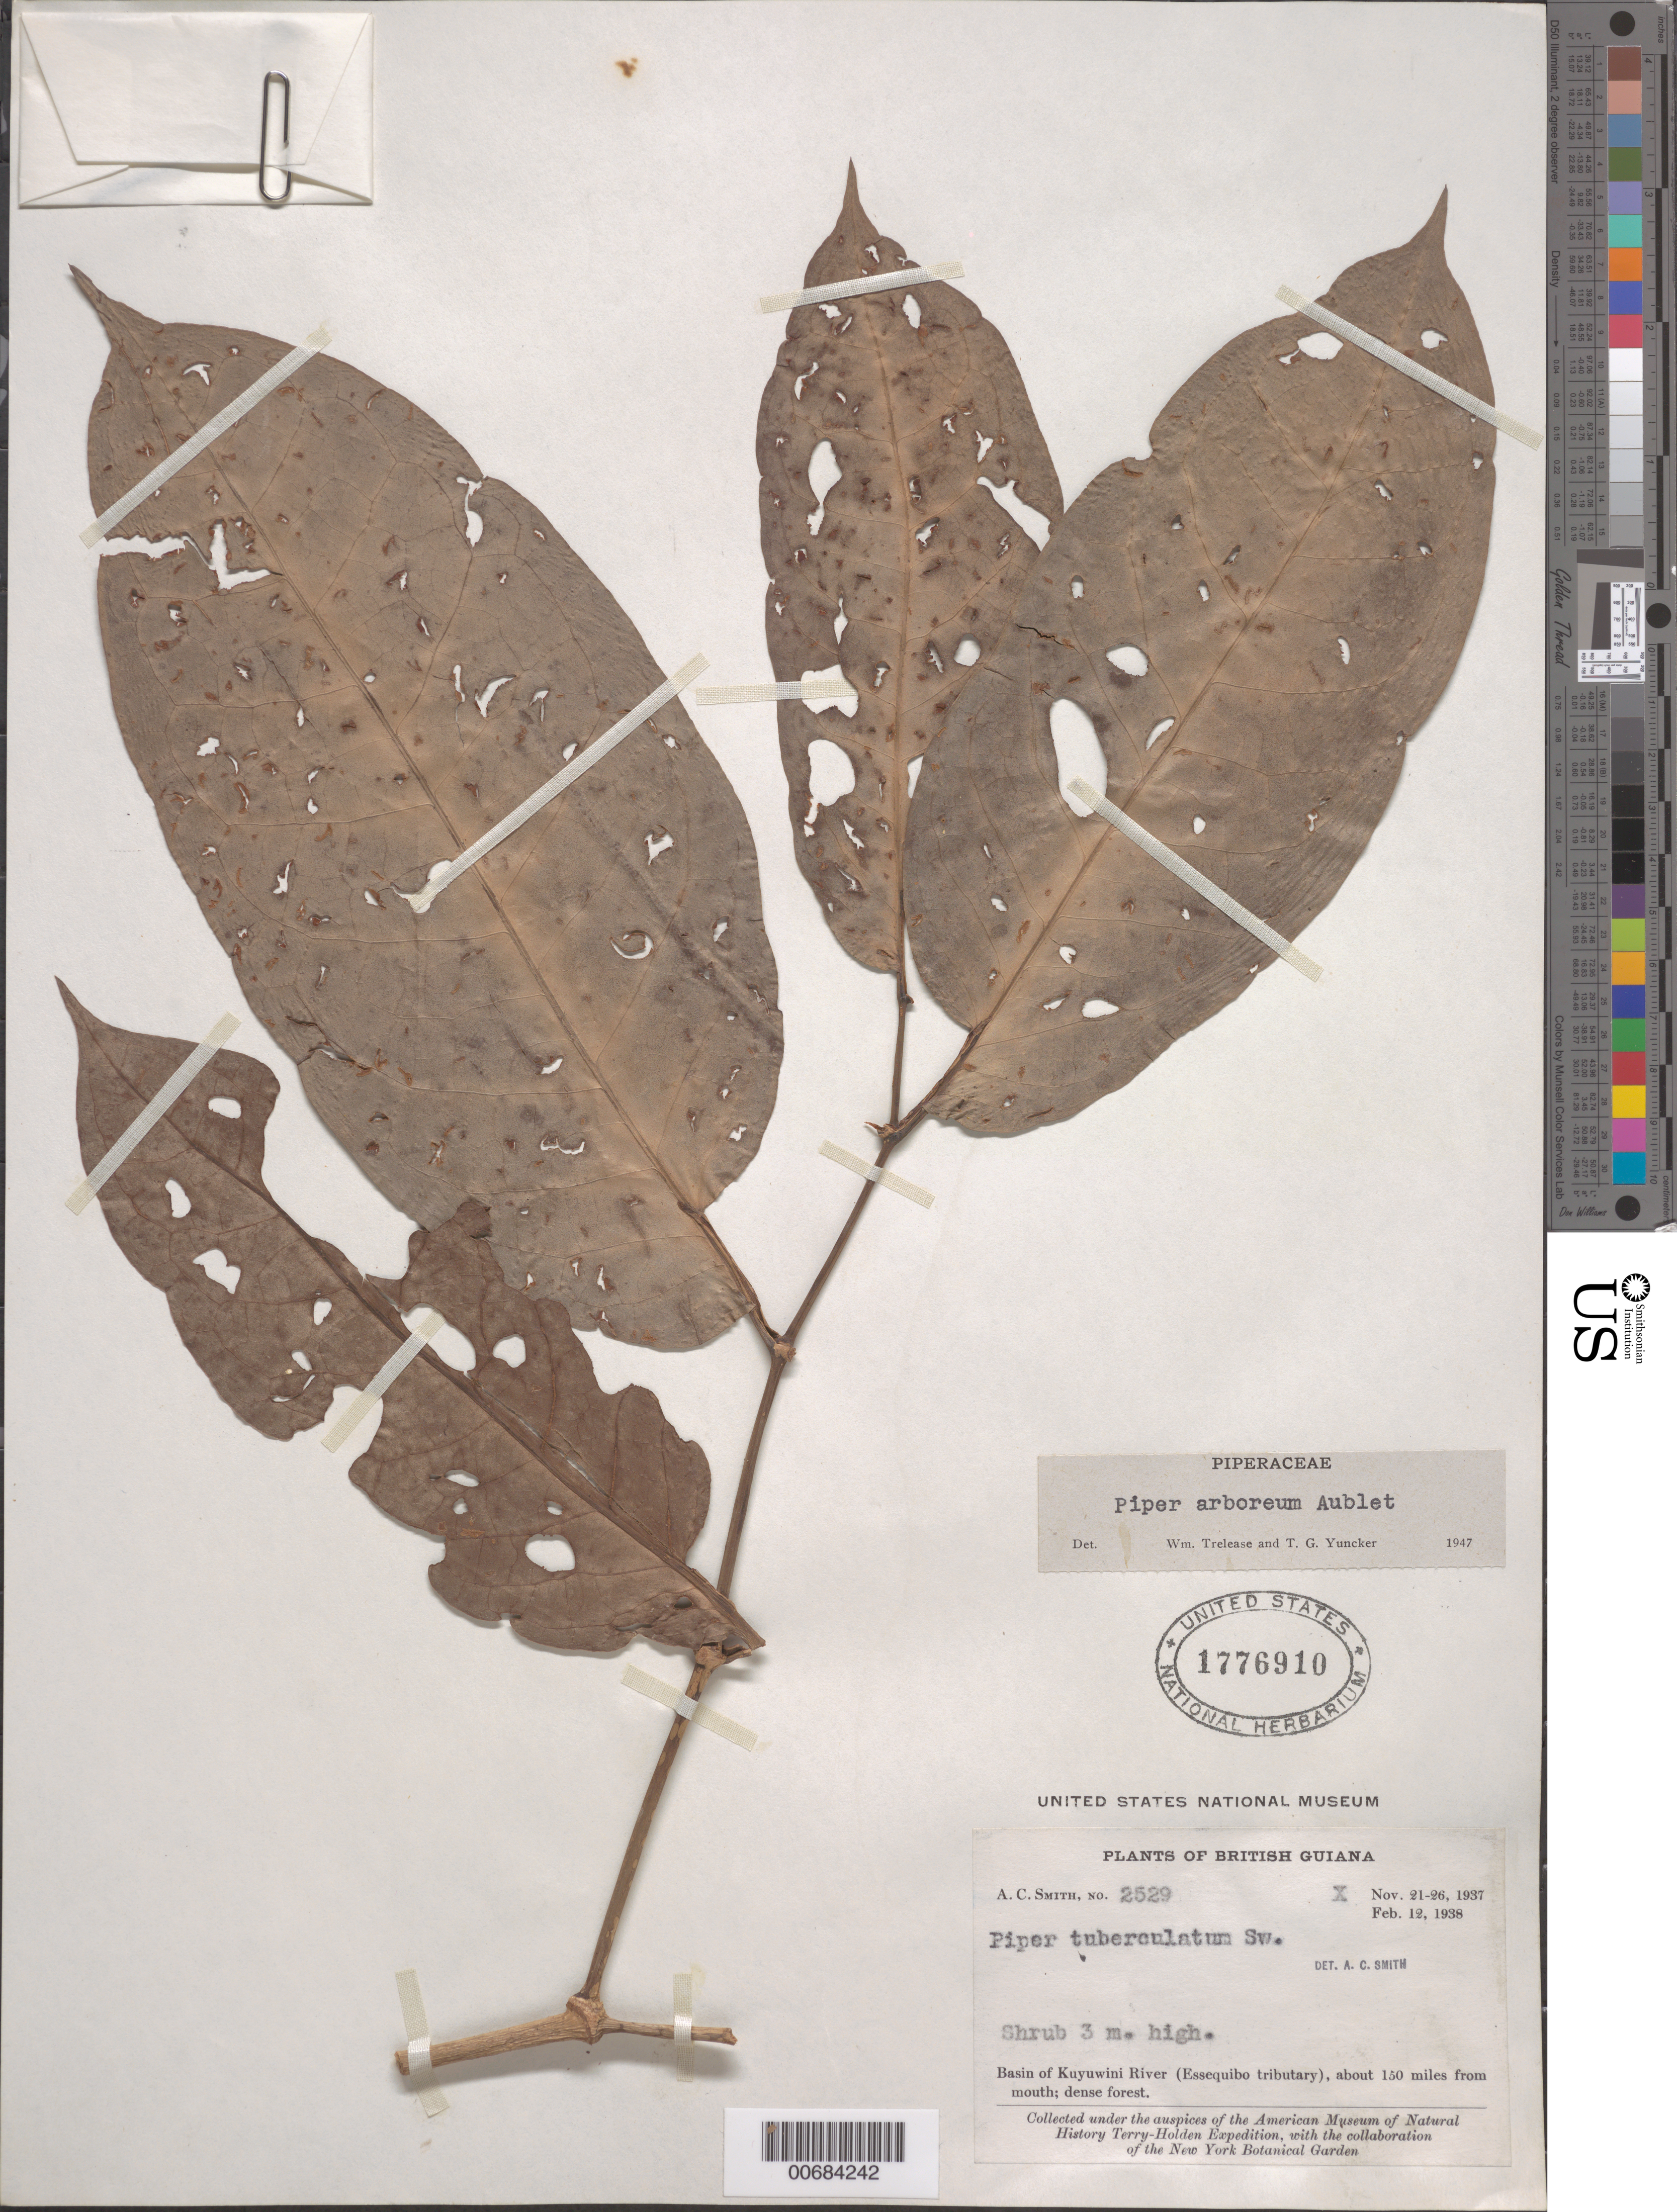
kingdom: Plantae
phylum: Tracheophyta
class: Magnoliopsida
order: Piperales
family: Piperaceae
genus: Piper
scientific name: Piper arboreum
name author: Aubl.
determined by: Trelease, W.; Yuncker, T. G.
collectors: A. C. Smith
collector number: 2529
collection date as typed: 21-Nov-37 to 26-Nov-37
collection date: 1937-11-21/1937-11-26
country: Guyana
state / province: U. Takutu-U. Essequibo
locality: Kuyuwini River Basin (Essequibo River tributary), about 150 mi. from mouth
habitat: Dense forest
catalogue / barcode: US 1776910